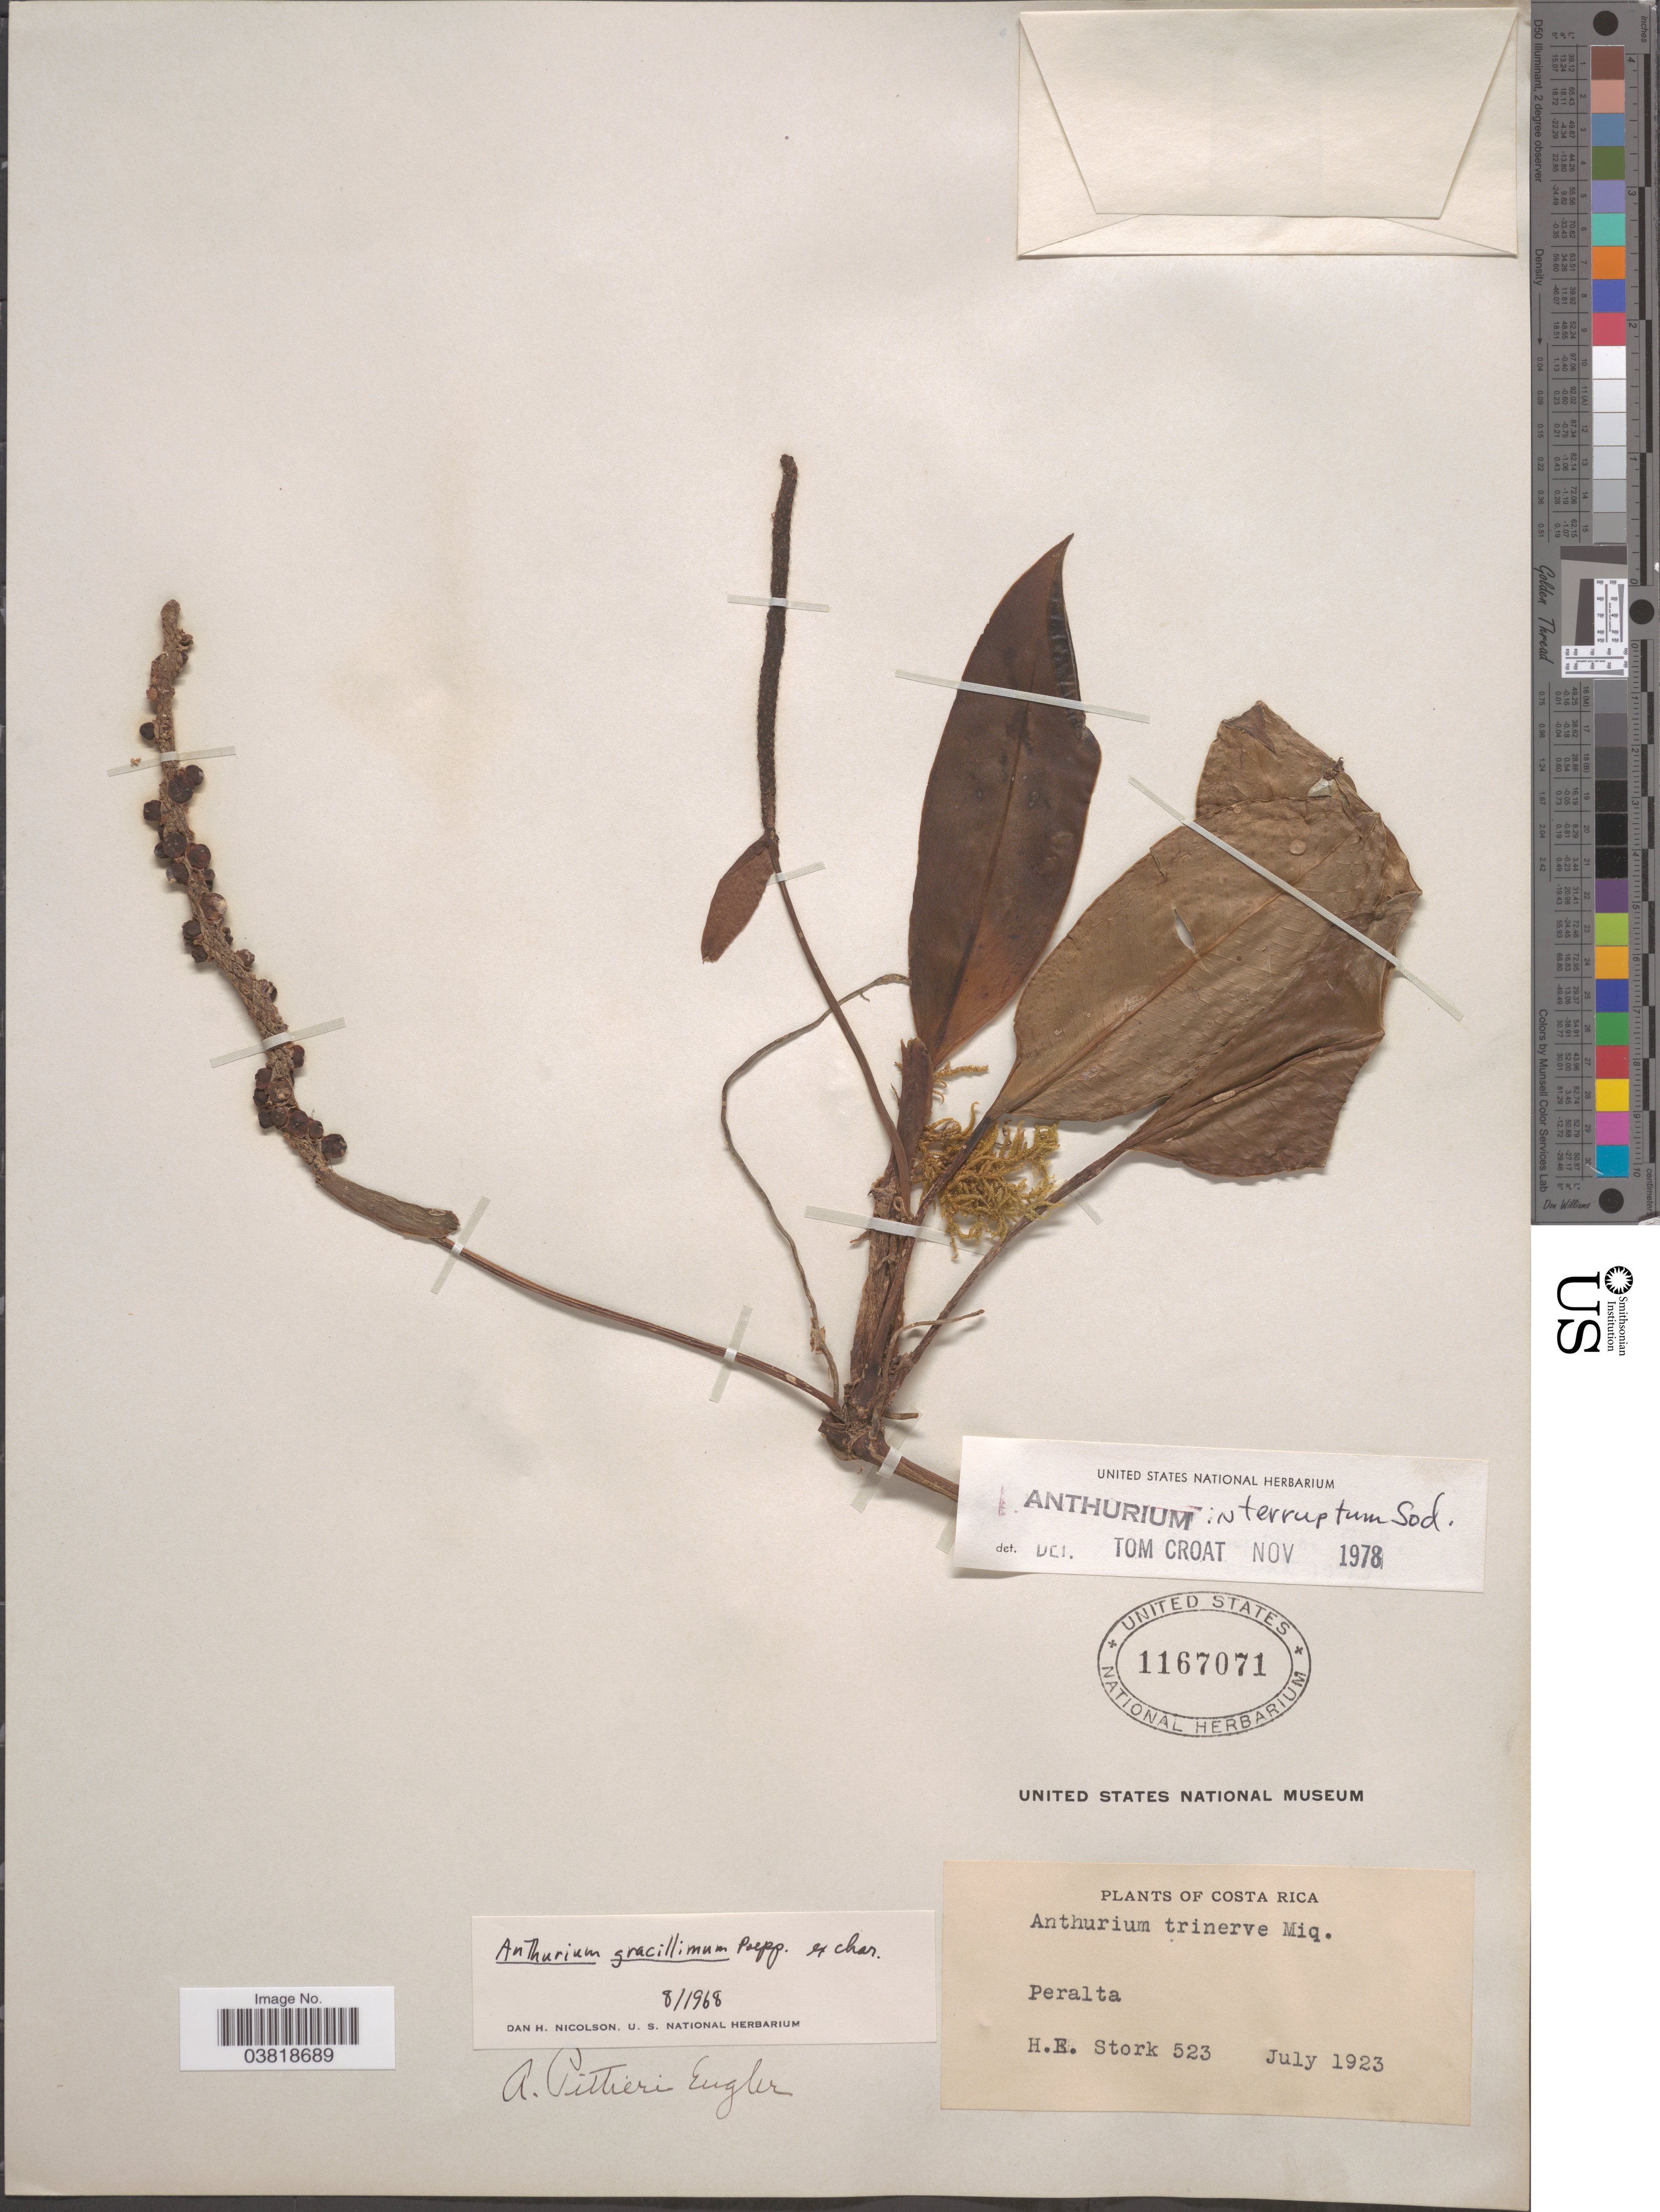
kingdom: Plantae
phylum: Tracheophyta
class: Liliopsida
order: Alismatales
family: Araceae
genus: Anthurium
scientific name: Anthurium interruptum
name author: Sodiro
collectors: H. E. Stork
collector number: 523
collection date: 1923-07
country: Costa Rica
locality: Peralta.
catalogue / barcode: US 1167071